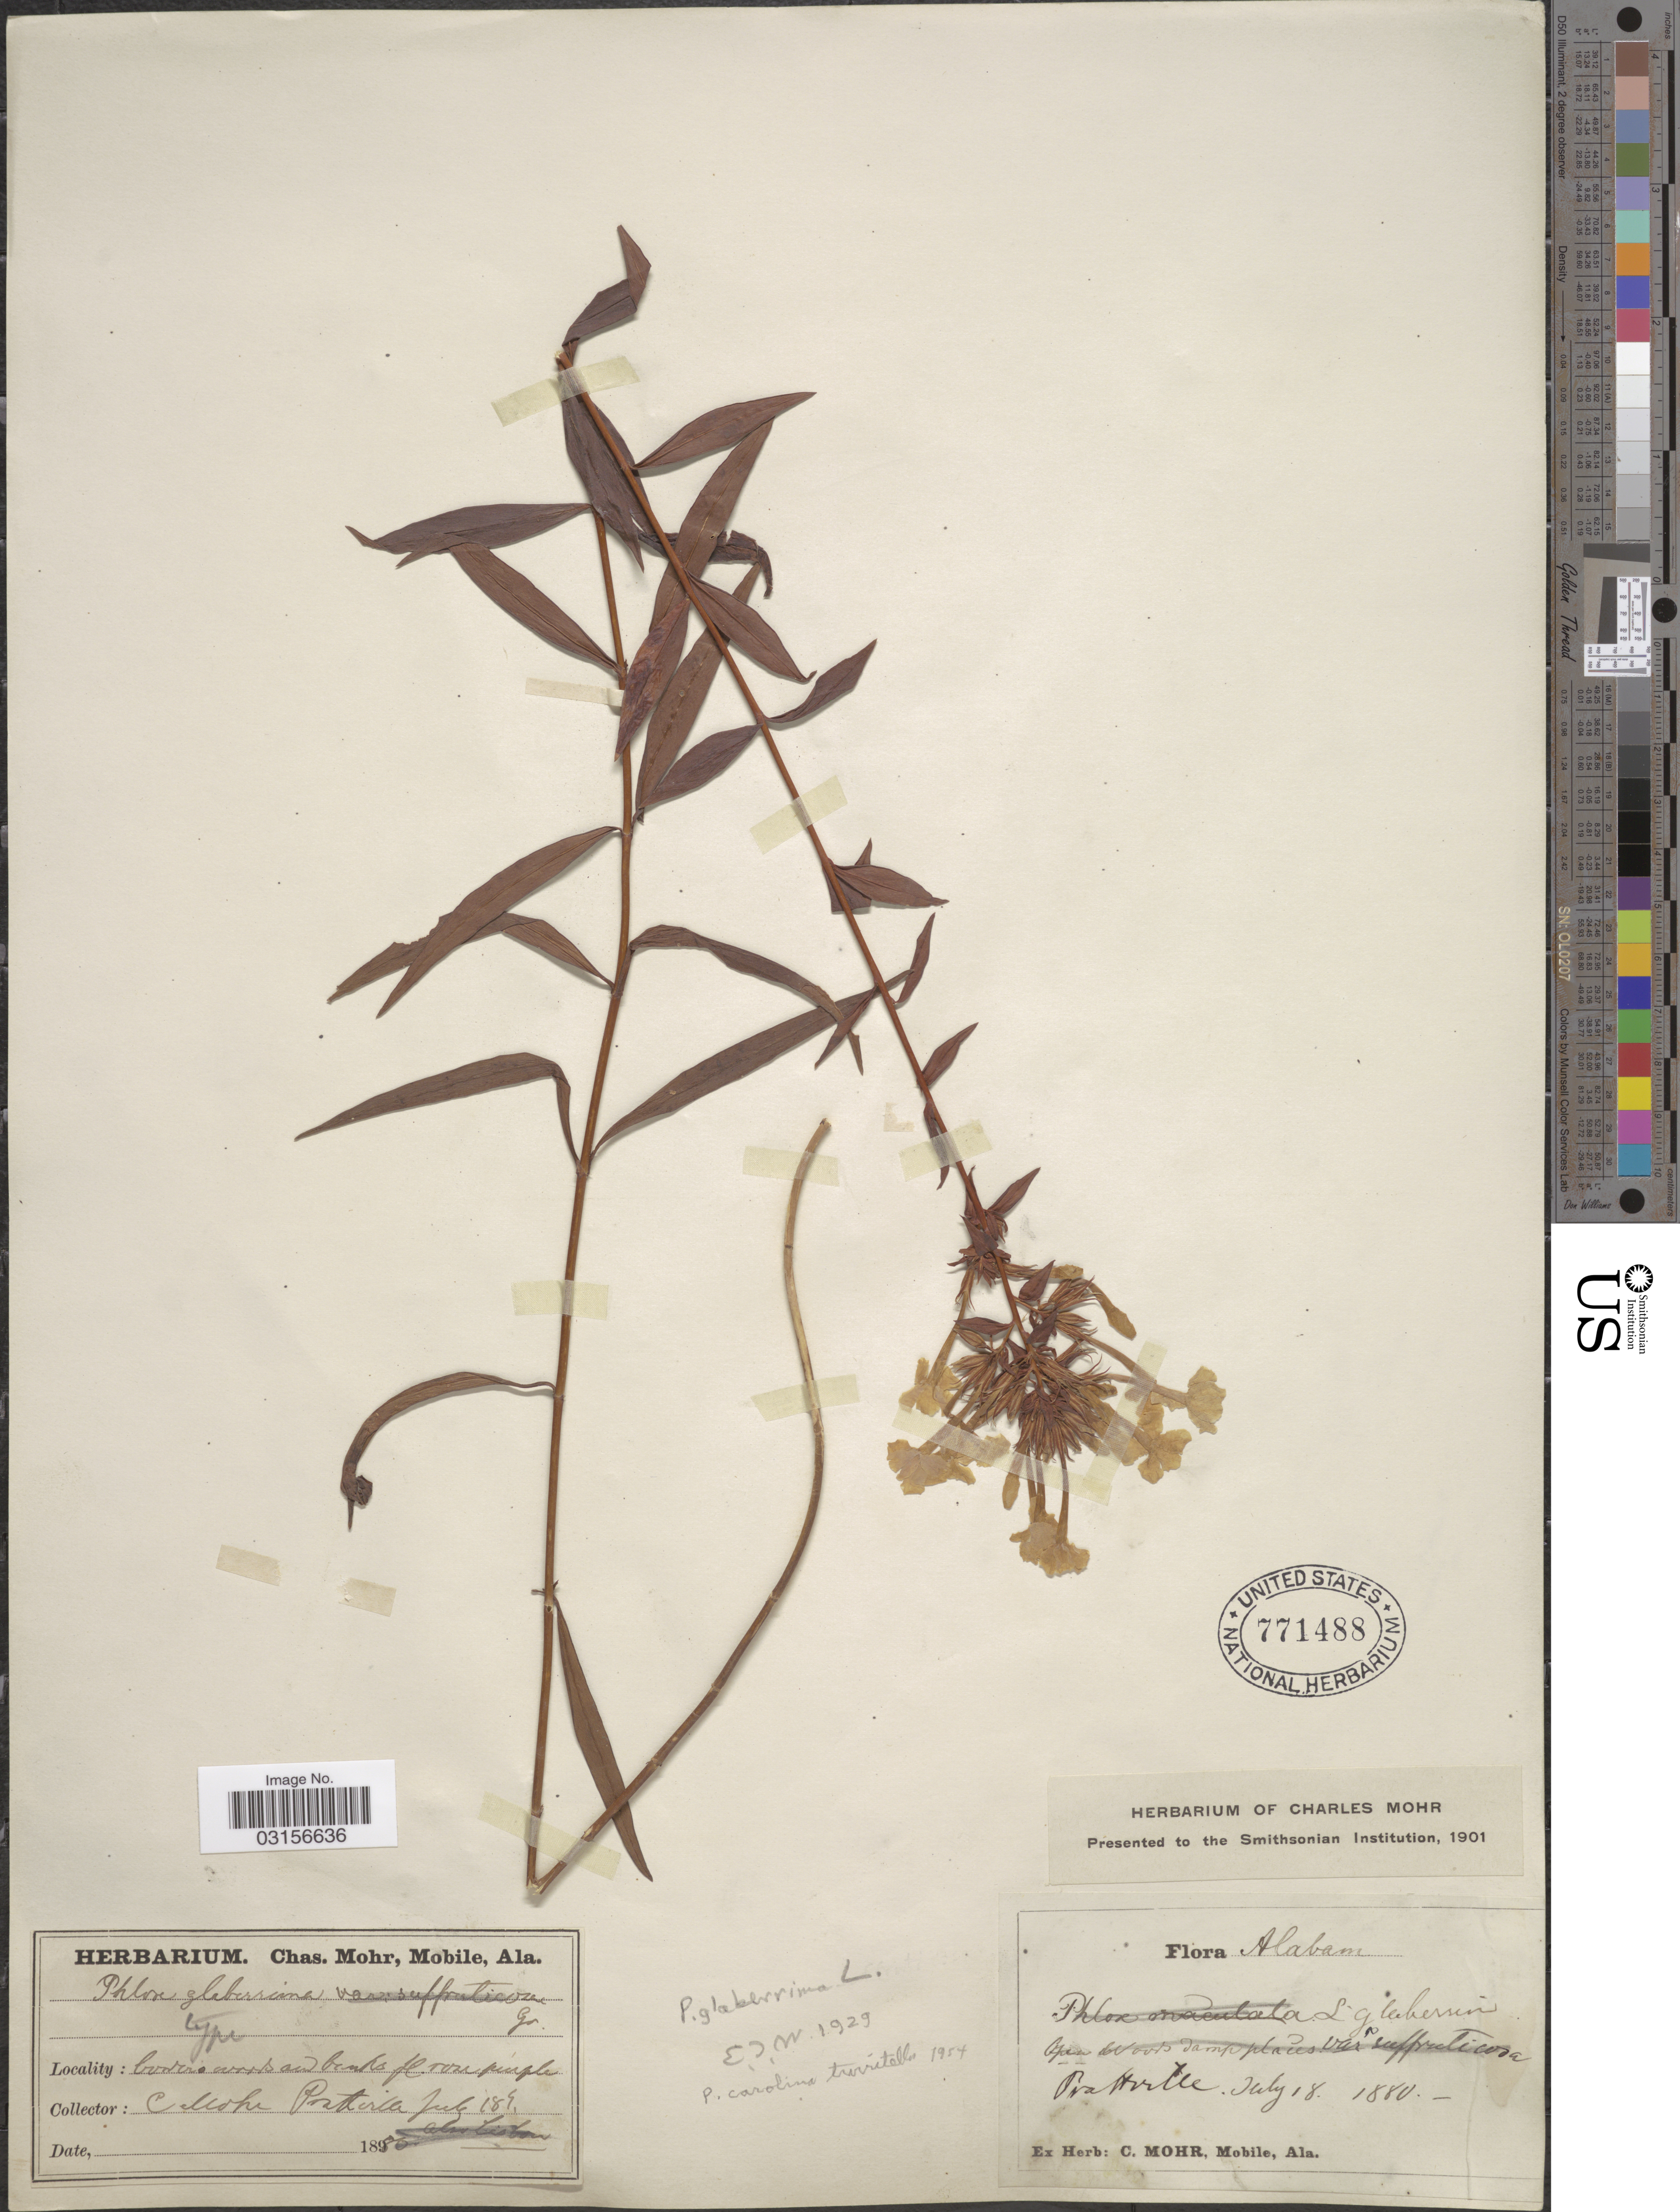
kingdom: Plantae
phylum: Tracheophyta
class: Magnoliopsida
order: Ericales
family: Polemoniaceae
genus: Phlox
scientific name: Phlox carolina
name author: L.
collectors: Mohr, C. T. (herbarium)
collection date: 1880-07-18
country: United States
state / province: Alabama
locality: Prattville.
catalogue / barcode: US 771488